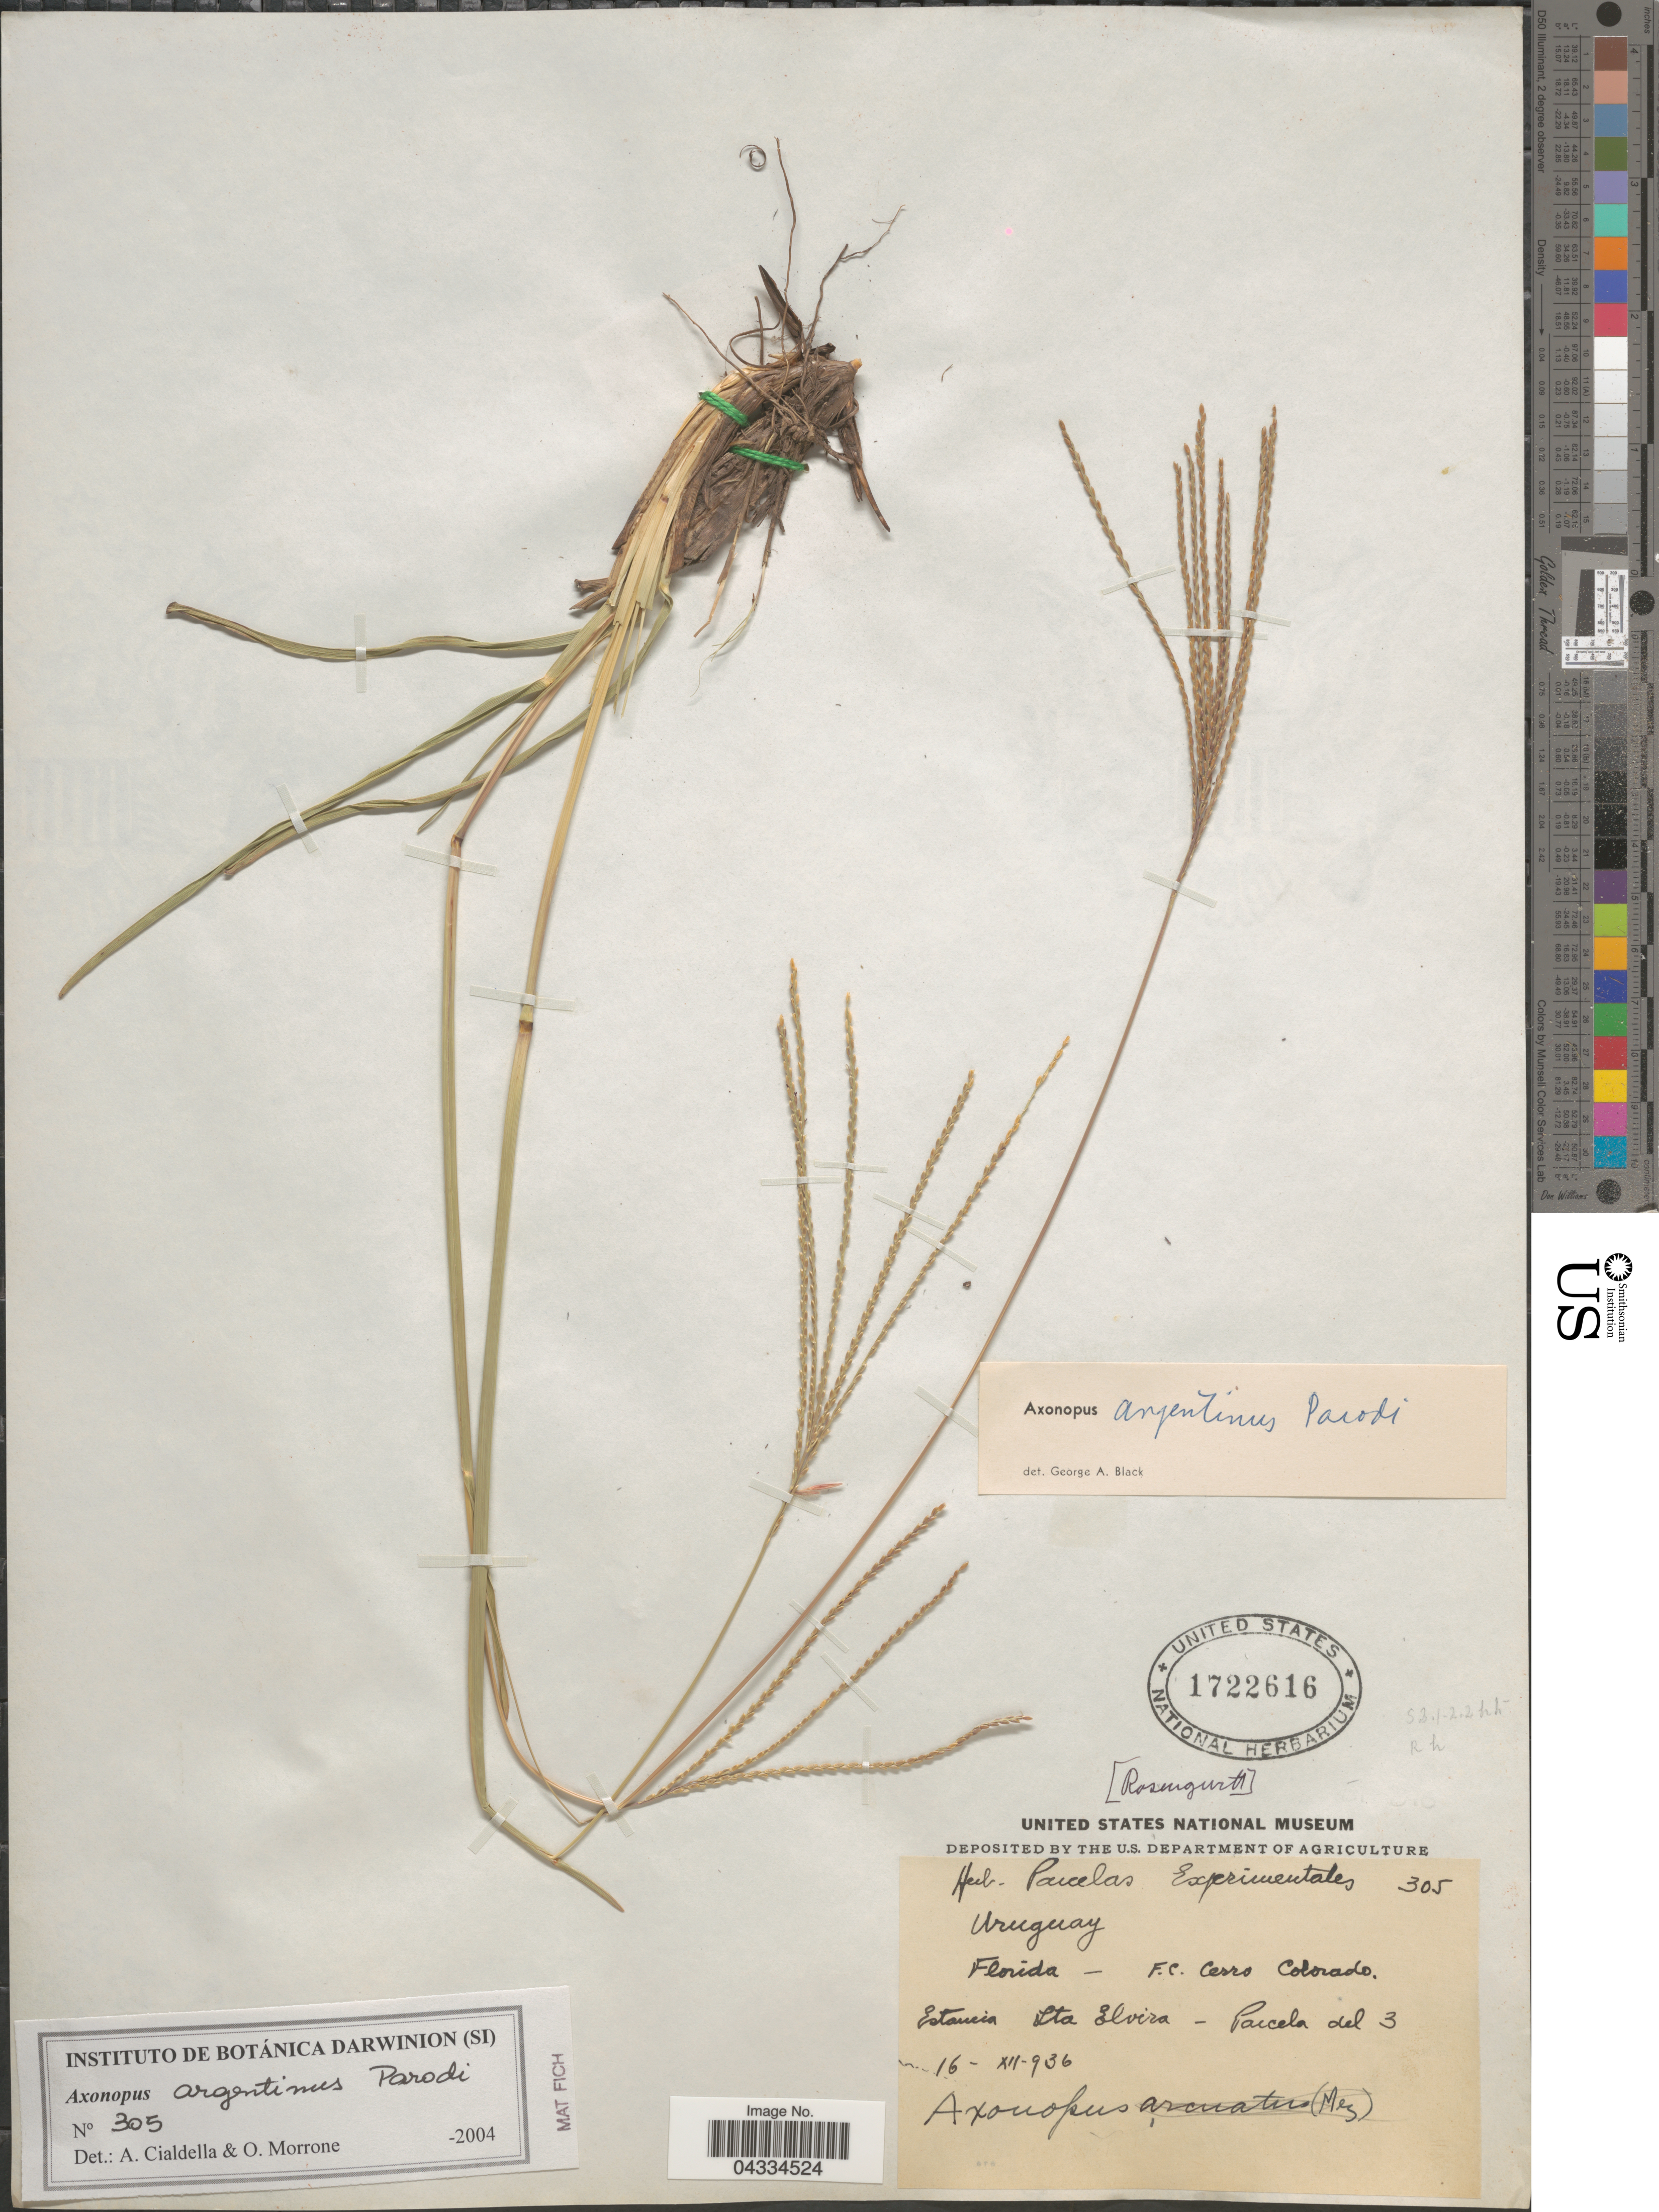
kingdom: Plantae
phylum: Tracheophyta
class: Liliopsida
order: Poales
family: Poaceae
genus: Axonopus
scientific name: Axonopus argentinus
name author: Parodi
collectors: Rosengurtt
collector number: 305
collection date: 1936-12-16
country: Uruguay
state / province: Florida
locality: F.C. Cerro Colorado. Estancia Sta Elvira - Parcela del 3.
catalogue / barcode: US 1722616